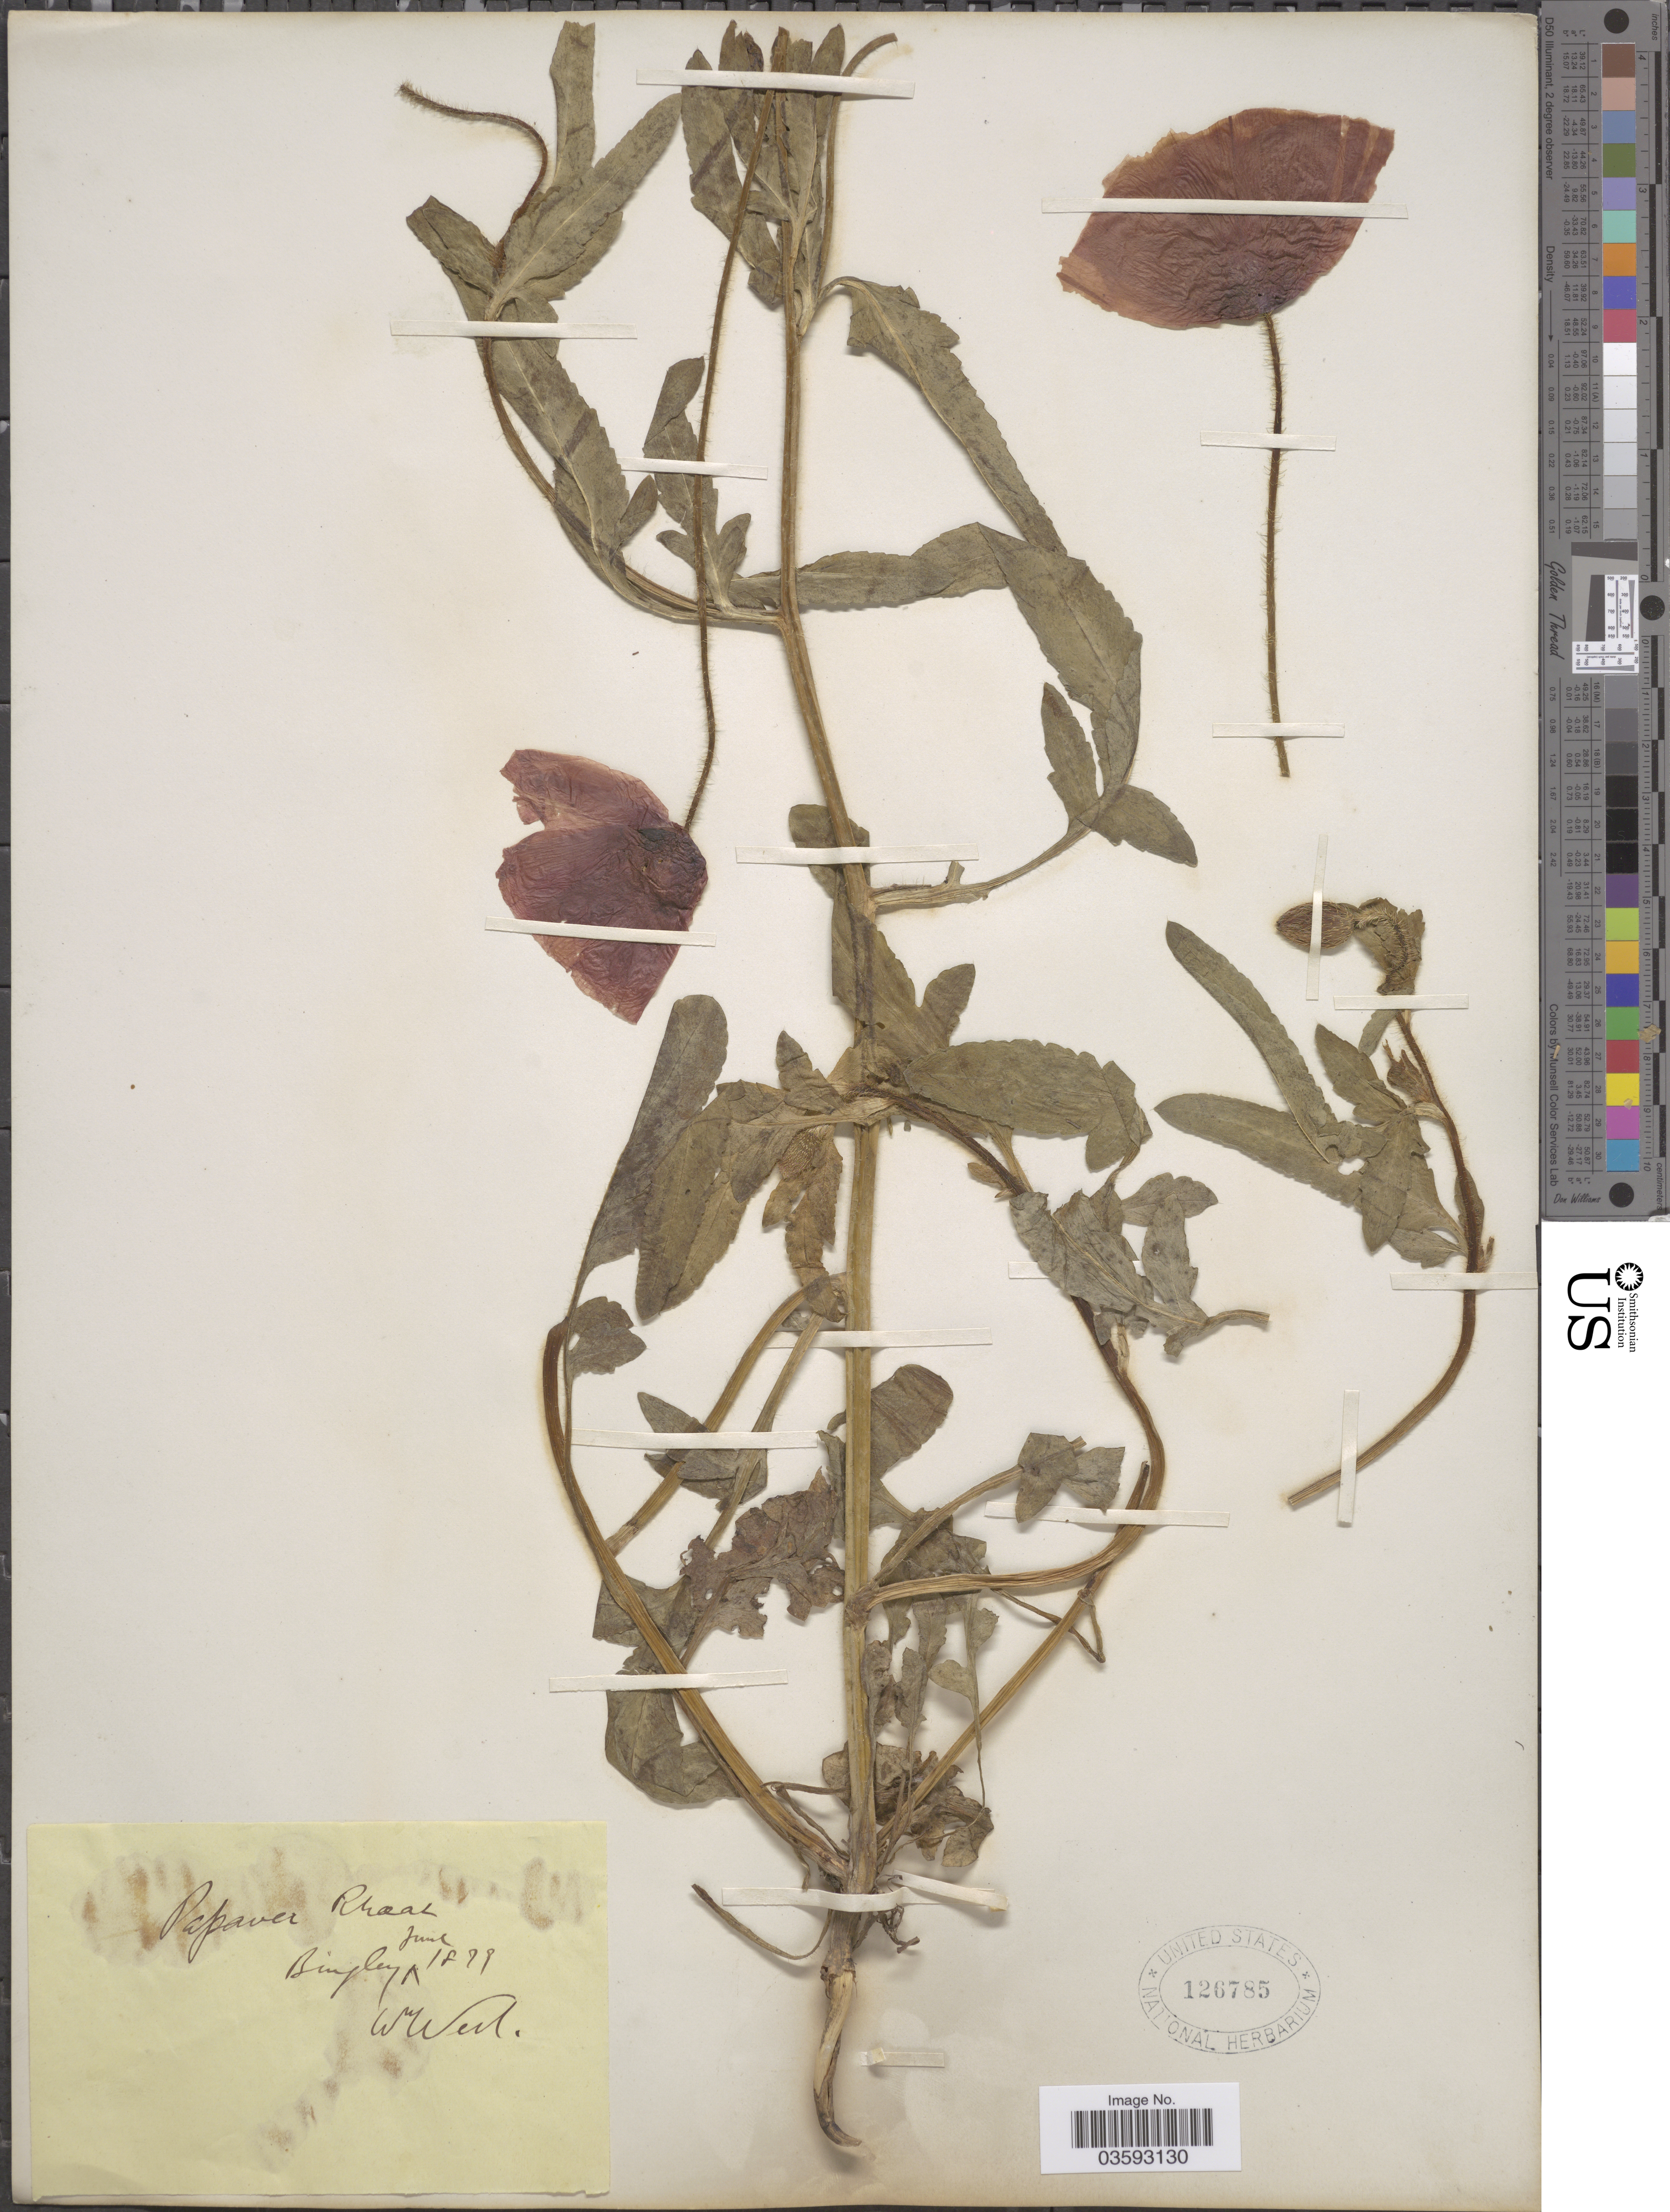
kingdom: Plantae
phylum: Tracheophyta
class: Magnoliopsida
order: Ranunculales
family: Papaveraceae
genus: Papaver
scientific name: Papaver rhoeas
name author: L.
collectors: W. Werthner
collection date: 1879-06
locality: Bingley.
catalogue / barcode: US 126785